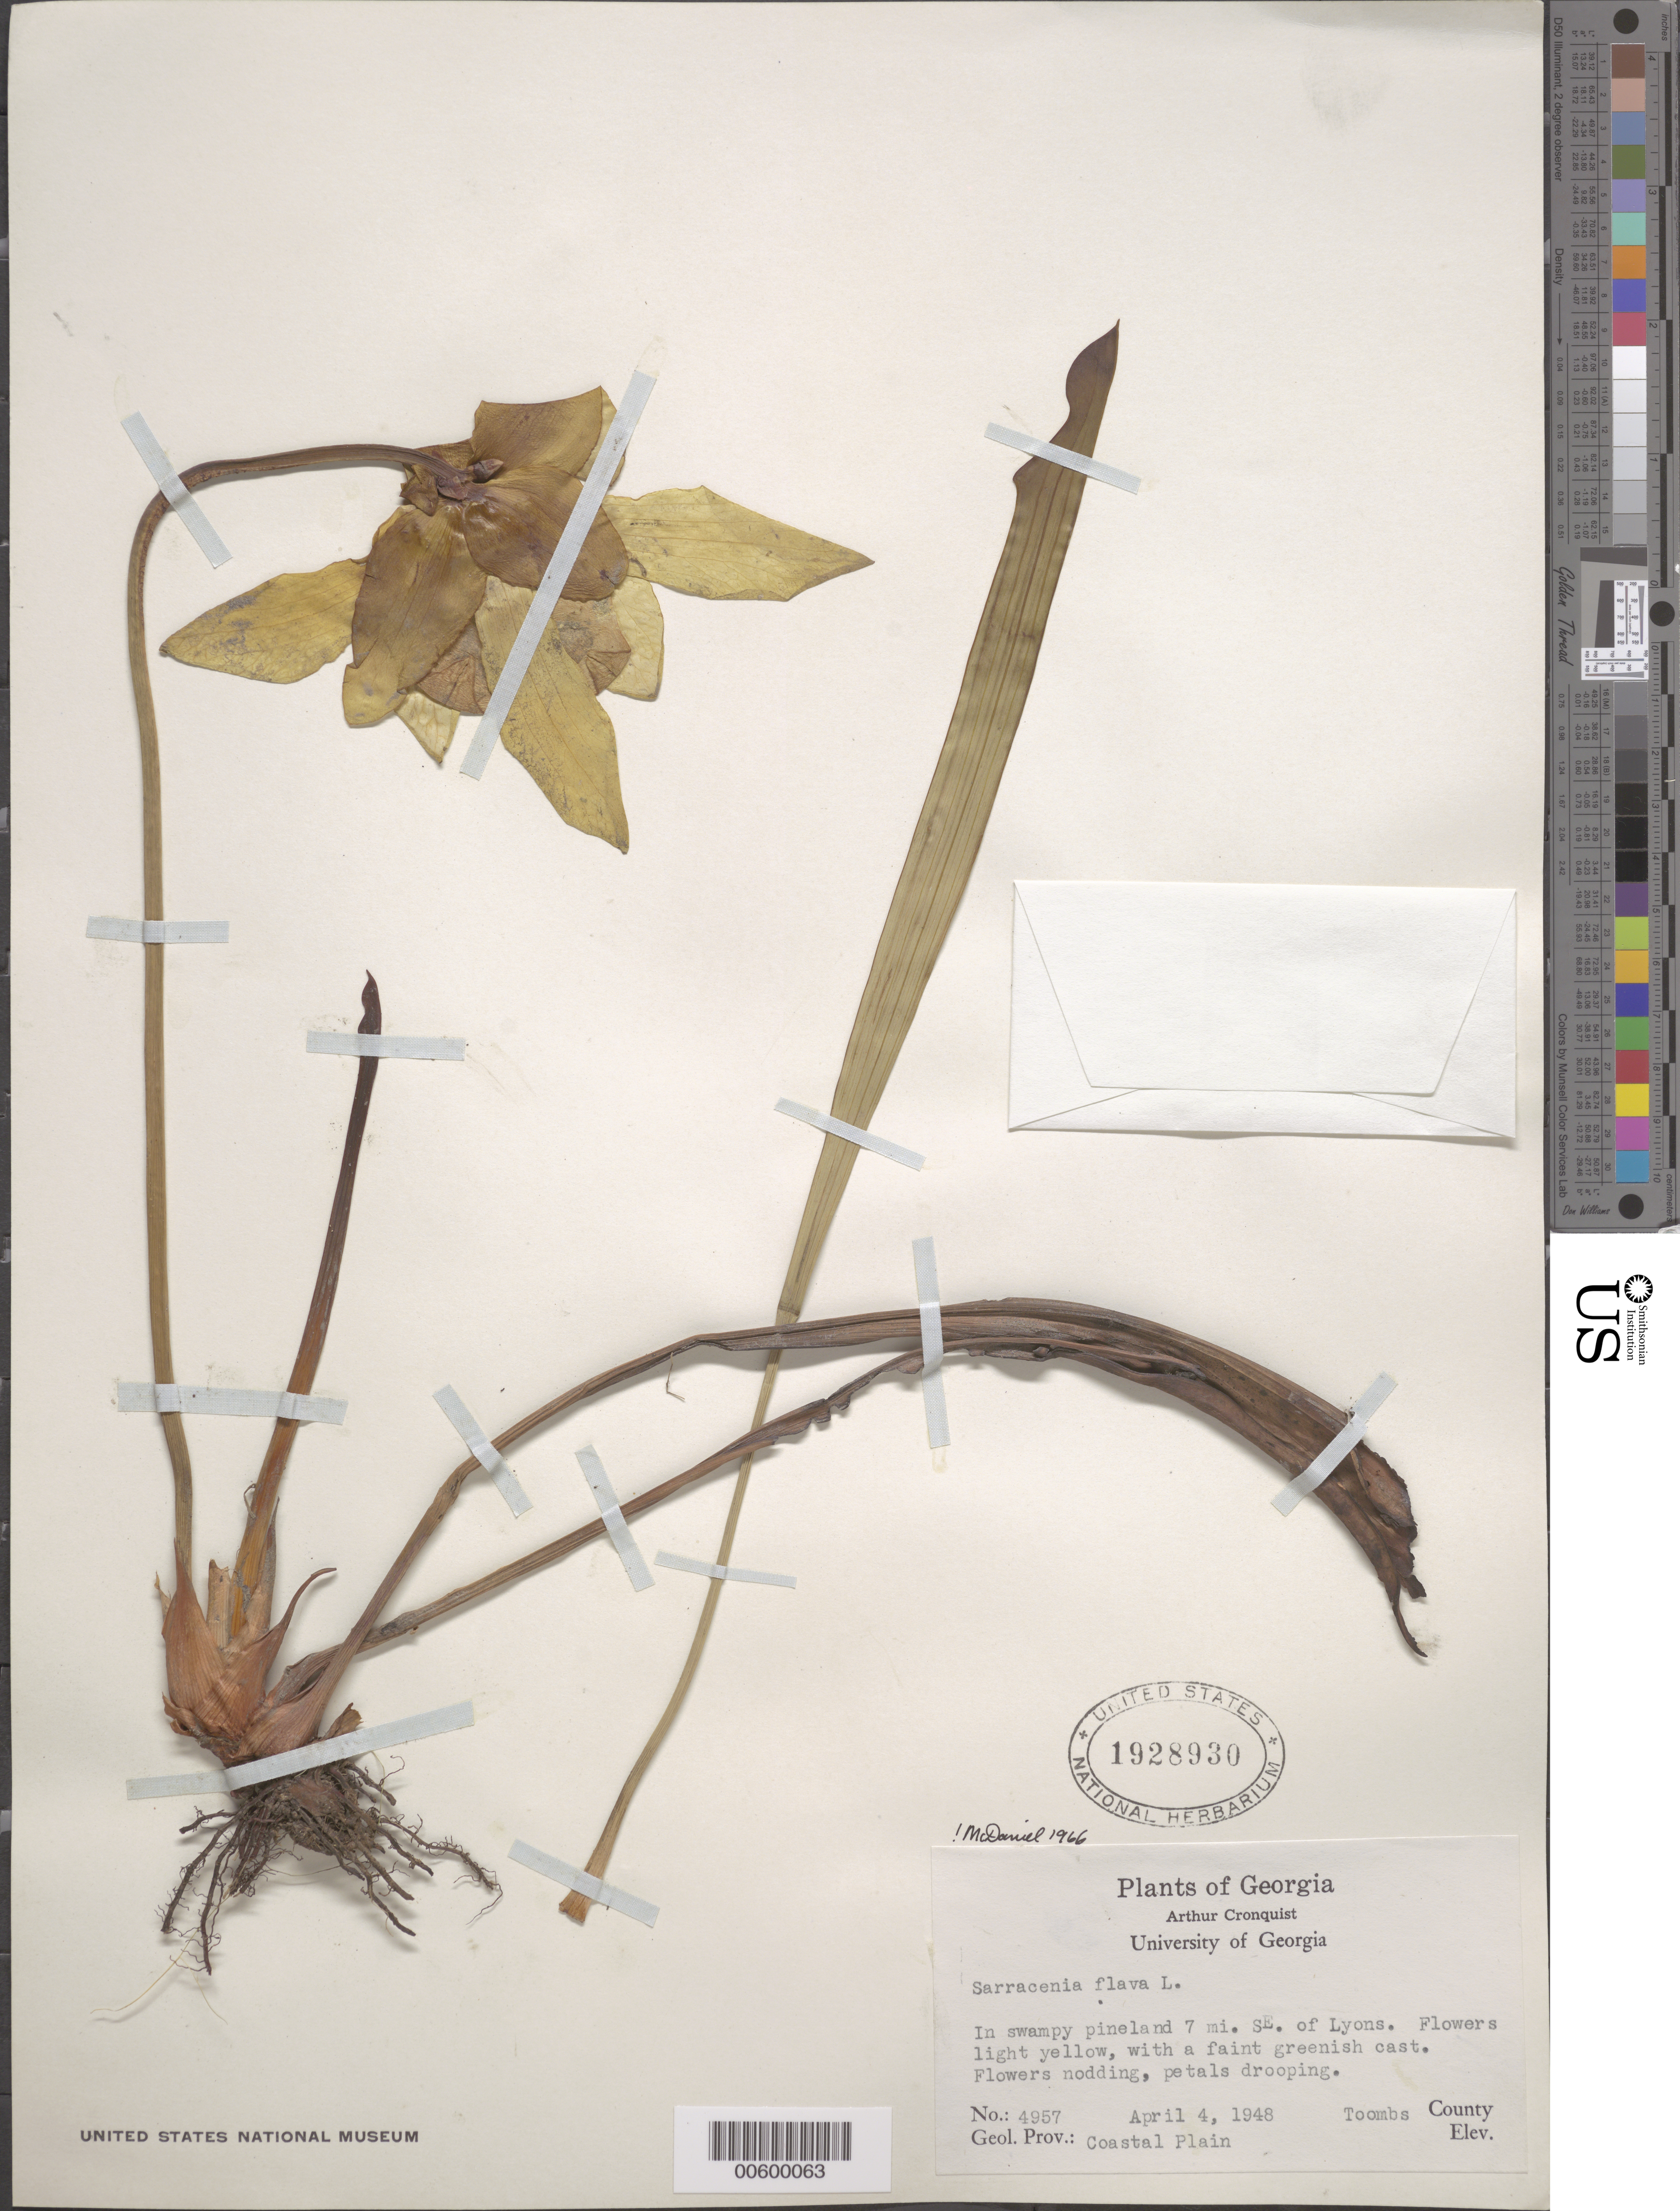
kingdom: Plantae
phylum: Tracheophyta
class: Magnoliopsida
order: Ericales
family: Sarraceniaceae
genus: Sarracenia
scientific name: Sarracenia flava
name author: L.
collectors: A. J. Cronquist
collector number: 4957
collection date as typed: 04 Apr 1948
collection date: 1948-04-04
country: United States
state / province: Georgia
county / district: Toombs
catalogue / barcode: US 1928930